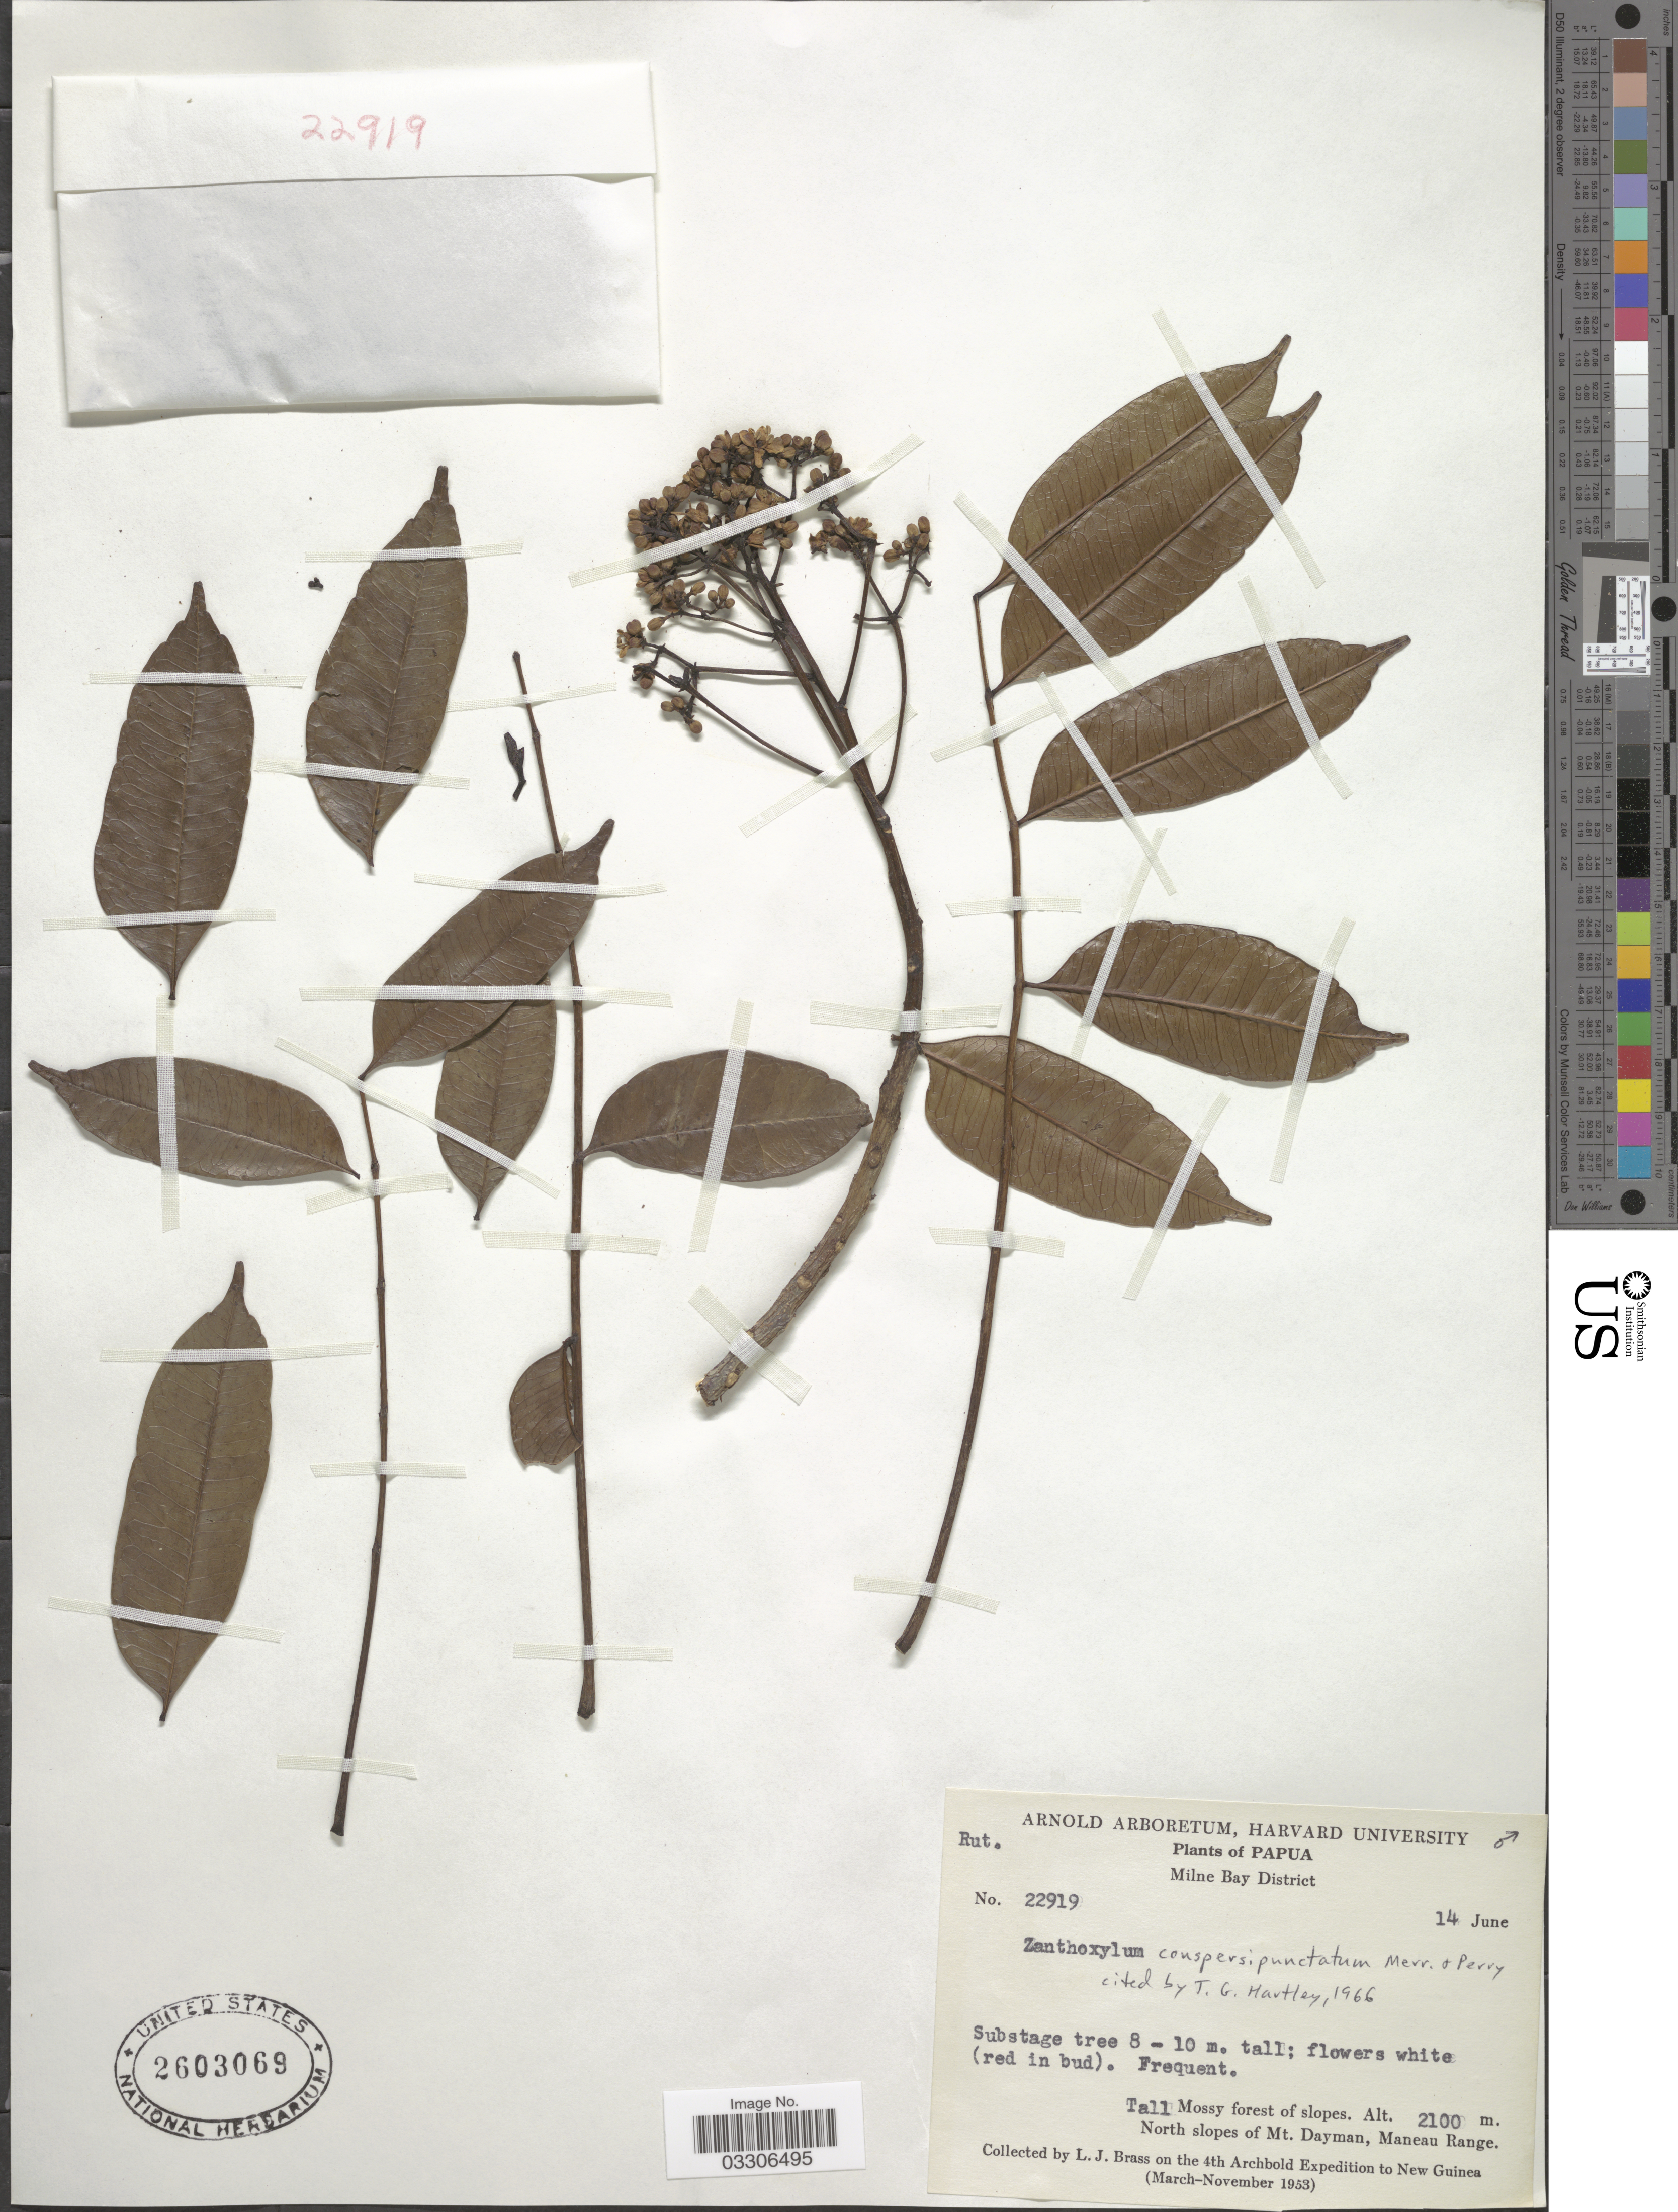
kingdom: Plantae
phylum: Tracheophyta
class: Magnoliopsida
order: Sapindales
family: Rutaceae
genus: Zanthoxylum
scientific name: Zanthoxylum conspersipunctatum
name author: Merr. & L.M. Perry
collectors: L. J. Brass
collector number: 22919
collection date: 1953-06-14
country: Papua New Guinea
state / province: Milne Bay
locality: Papua. Milne Bay District. North slopes of Mt. Dayman, Maneau Range.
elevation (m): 2100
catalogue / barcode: US 2603069